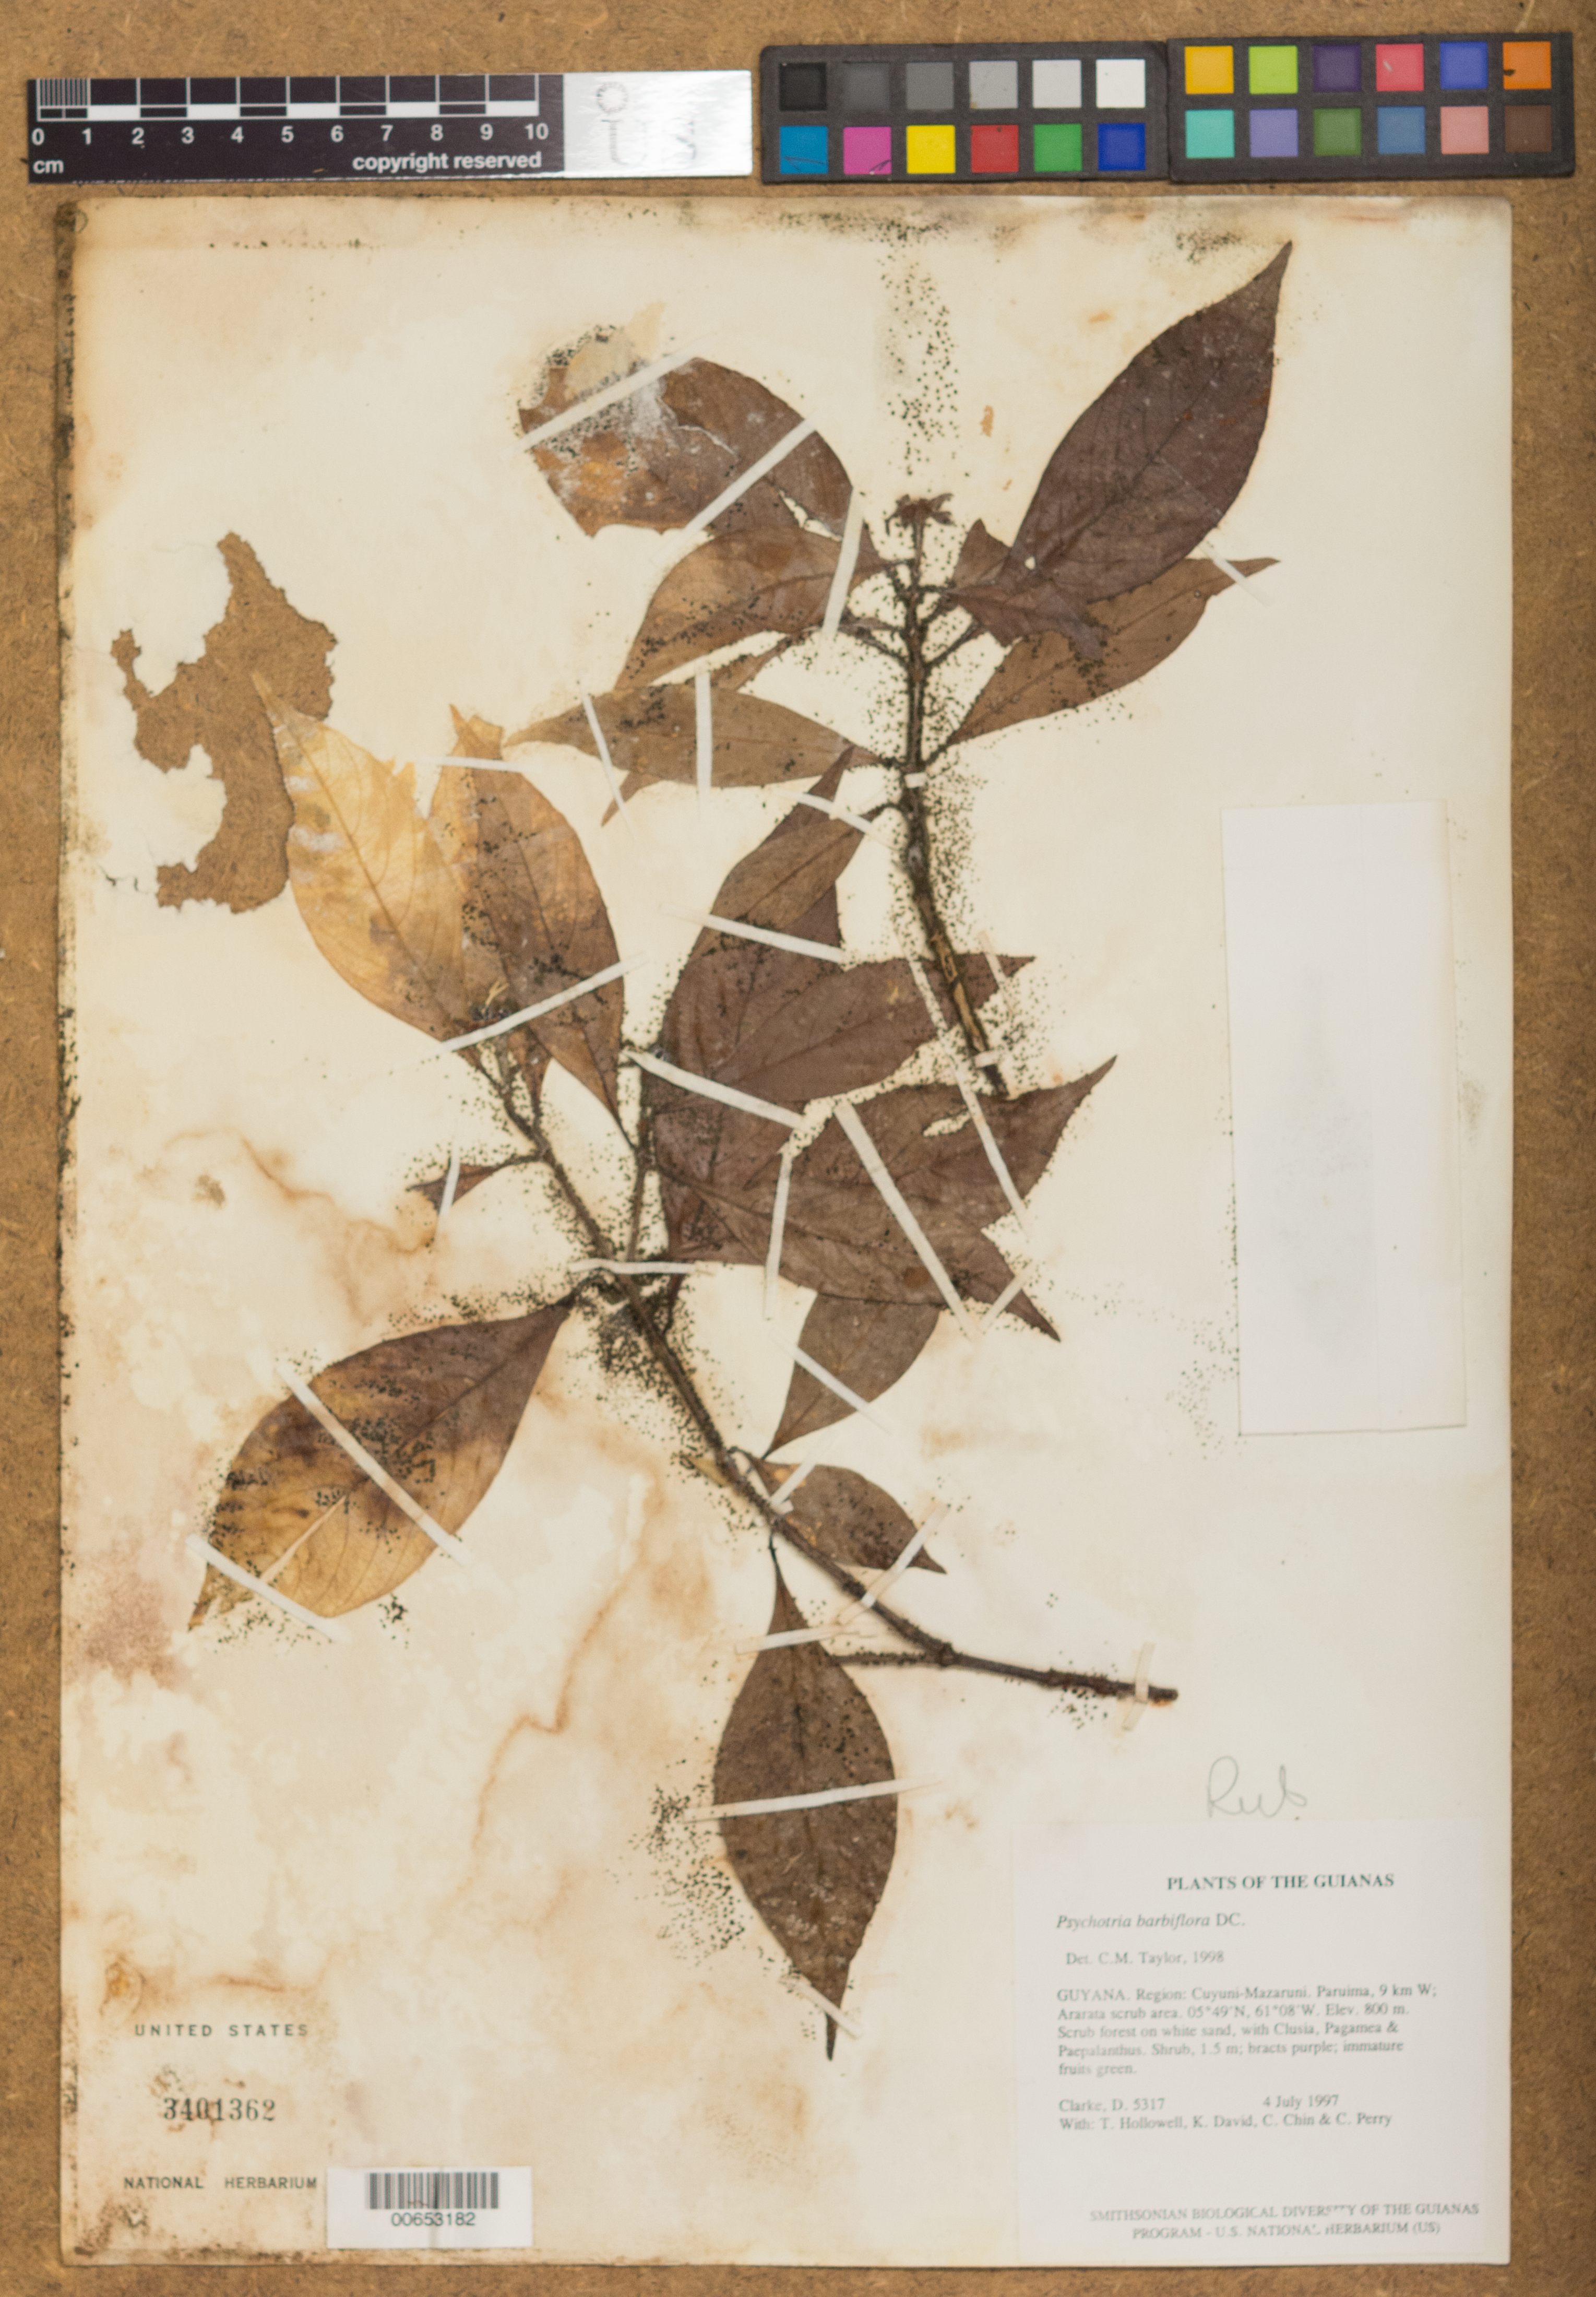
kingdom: Plantae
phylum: Tracheophyta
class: Magnoliopsida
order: Gentianales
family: Rubiaceae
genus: Psychotria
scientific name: Psychotria barbiflora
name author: DC.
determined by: Taylor, Charlotte M.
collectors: H. D. Clarke, T. Hollowell, K. David, C. Chin & C. Perry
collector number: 5317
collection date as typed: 4 July 1997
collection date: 1997-07-04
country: Guyana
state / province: Cuyuni-Mazaruni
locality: Paruima, 9 km W; Ararata scrub area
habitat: Scrub forest on white sand, with Clusia, Pagamea & Paepalanthus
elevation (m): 800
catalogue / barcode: US 3401362